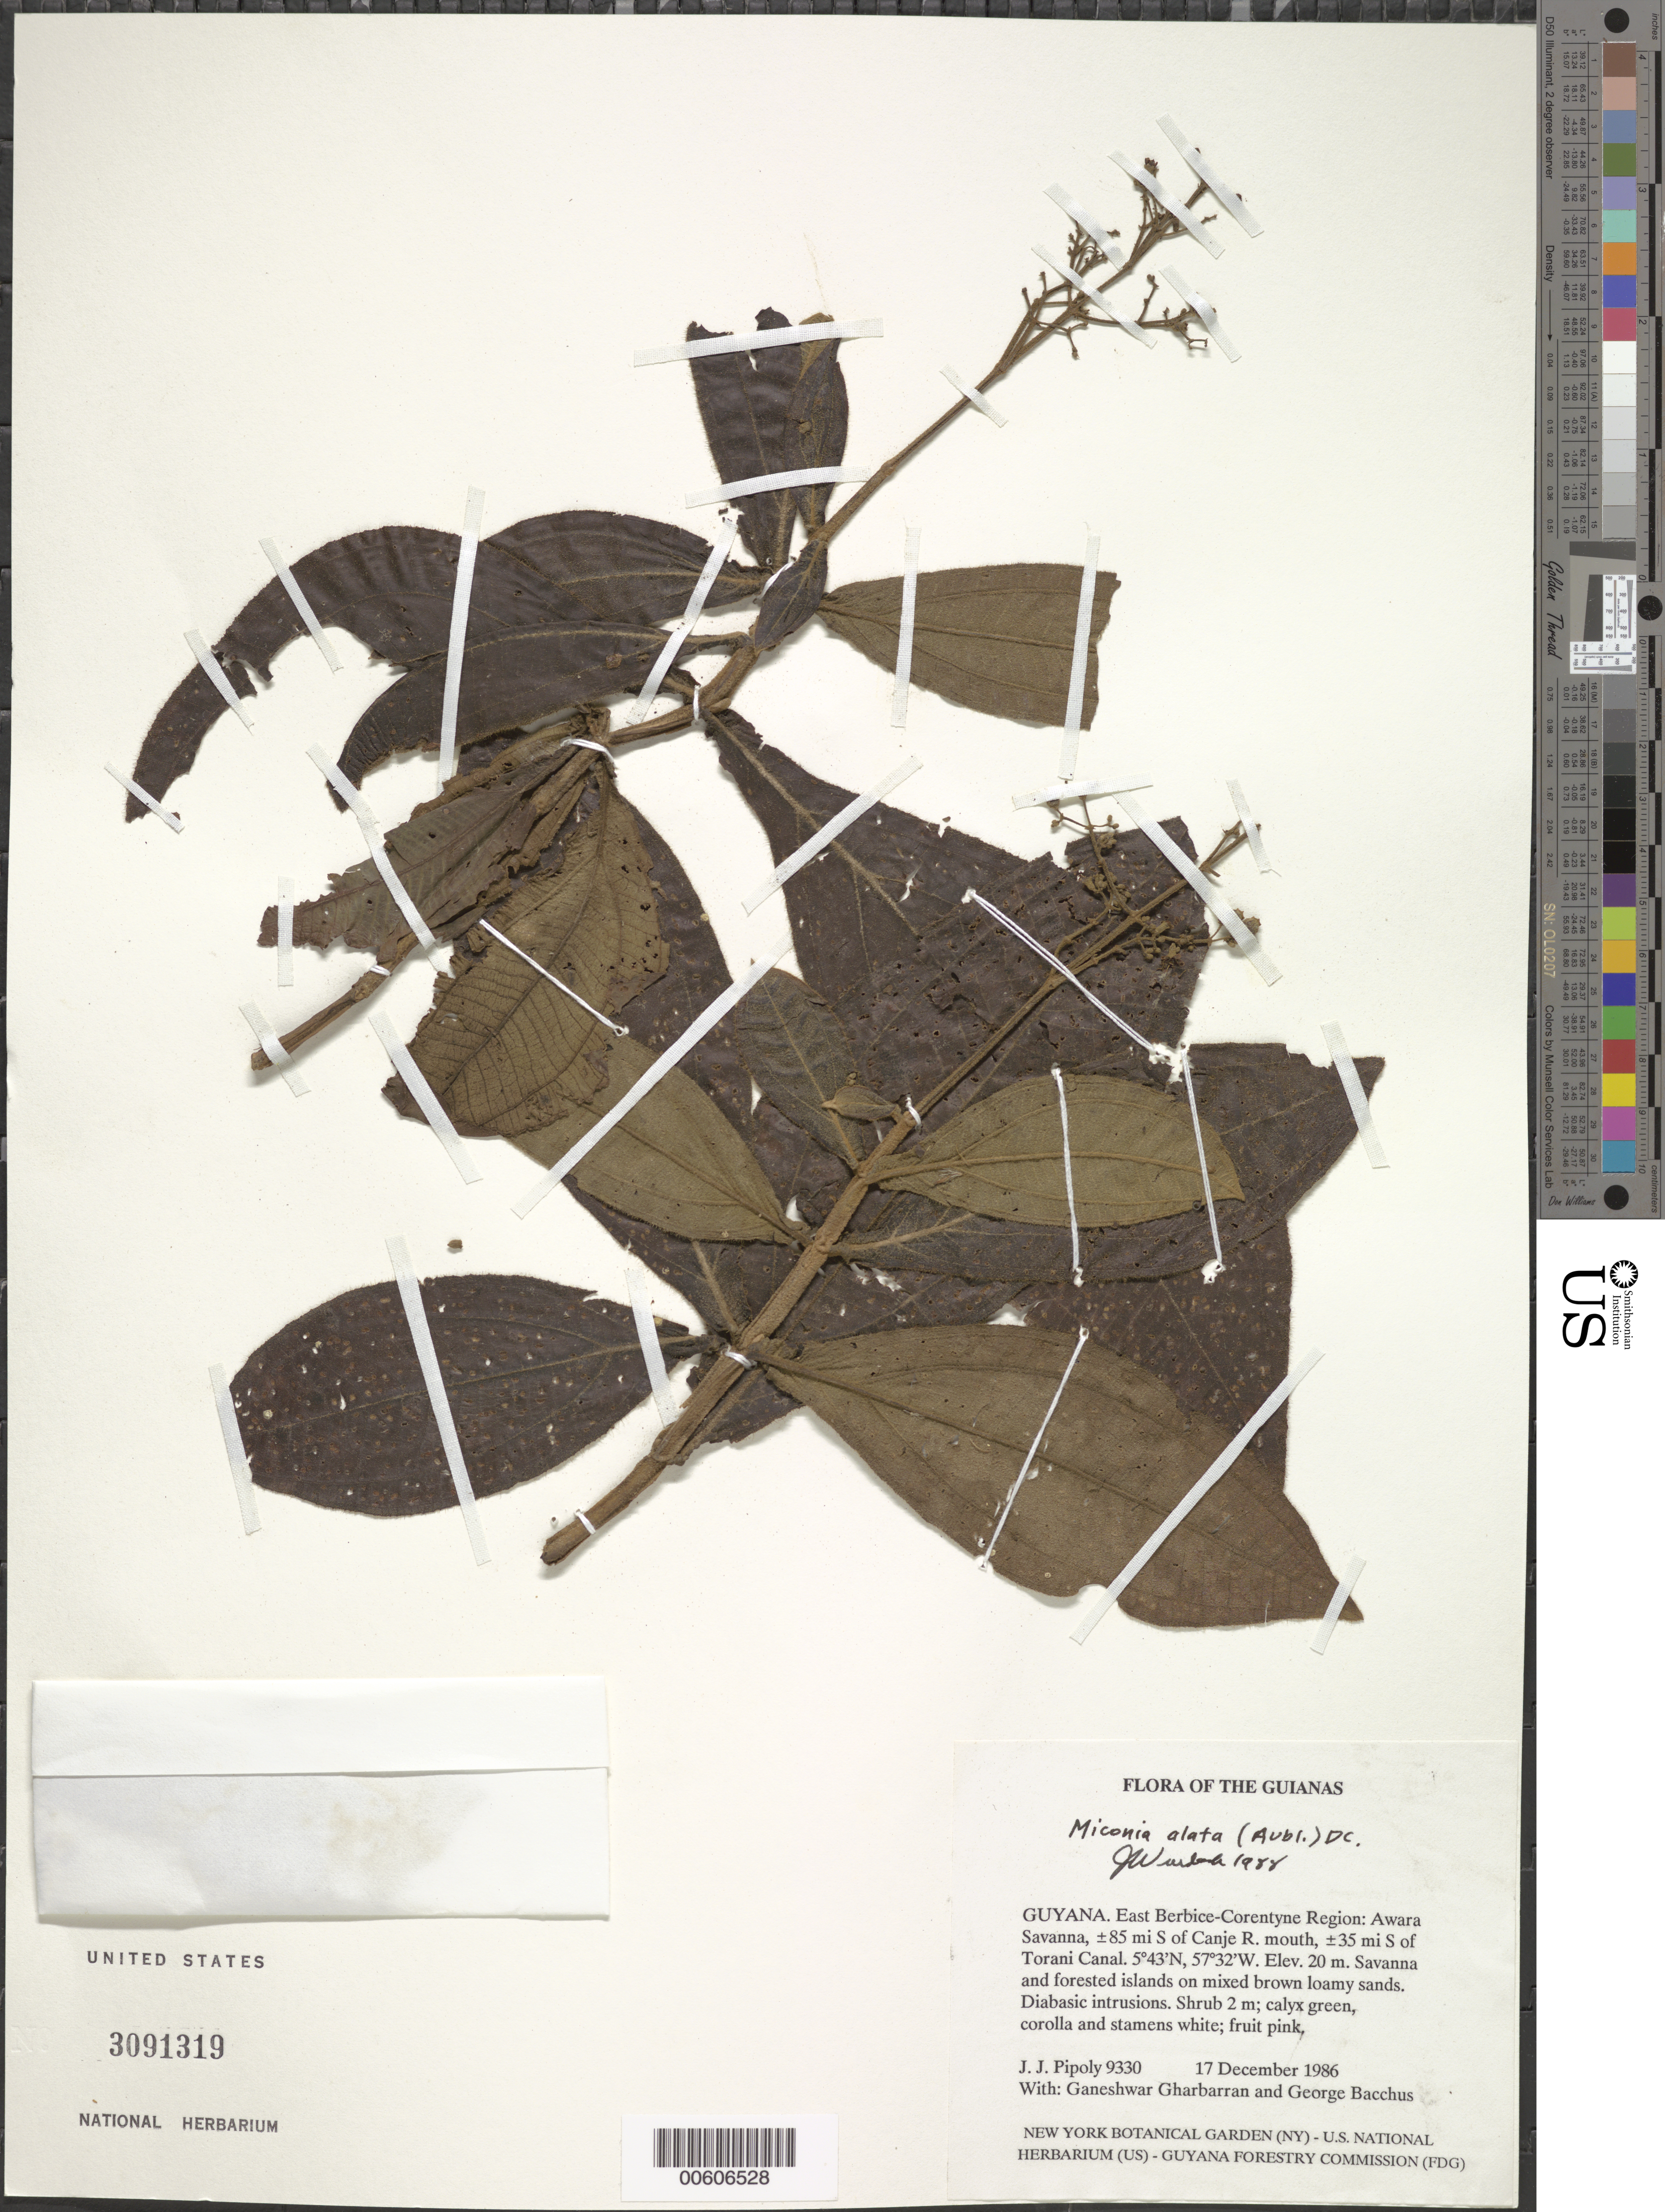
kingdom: Plantae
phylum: Tracheophyta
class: Magnoliopsida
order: Myrtales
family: Melastomataceae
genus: Miconia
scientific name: Miconia alata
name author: (Aubl.) DC.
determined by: Wurdack, John J., (US), US (UNITED STATES)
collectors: J. J. Pipoly, G. Gharbarran & G. Bacchus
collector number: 9330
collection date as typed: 17 December 1986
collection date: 1986-12-17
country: Guyana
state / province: E. Berbice-Corentyne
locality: Awara Savanna, ±85 mi S of Canje R. mouth, ±35 mi S of Torani Canal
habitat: Savanna and forested islands on mixed brown loamy sands. Diabasic intrusions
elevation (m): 20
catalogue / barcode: US 3091319